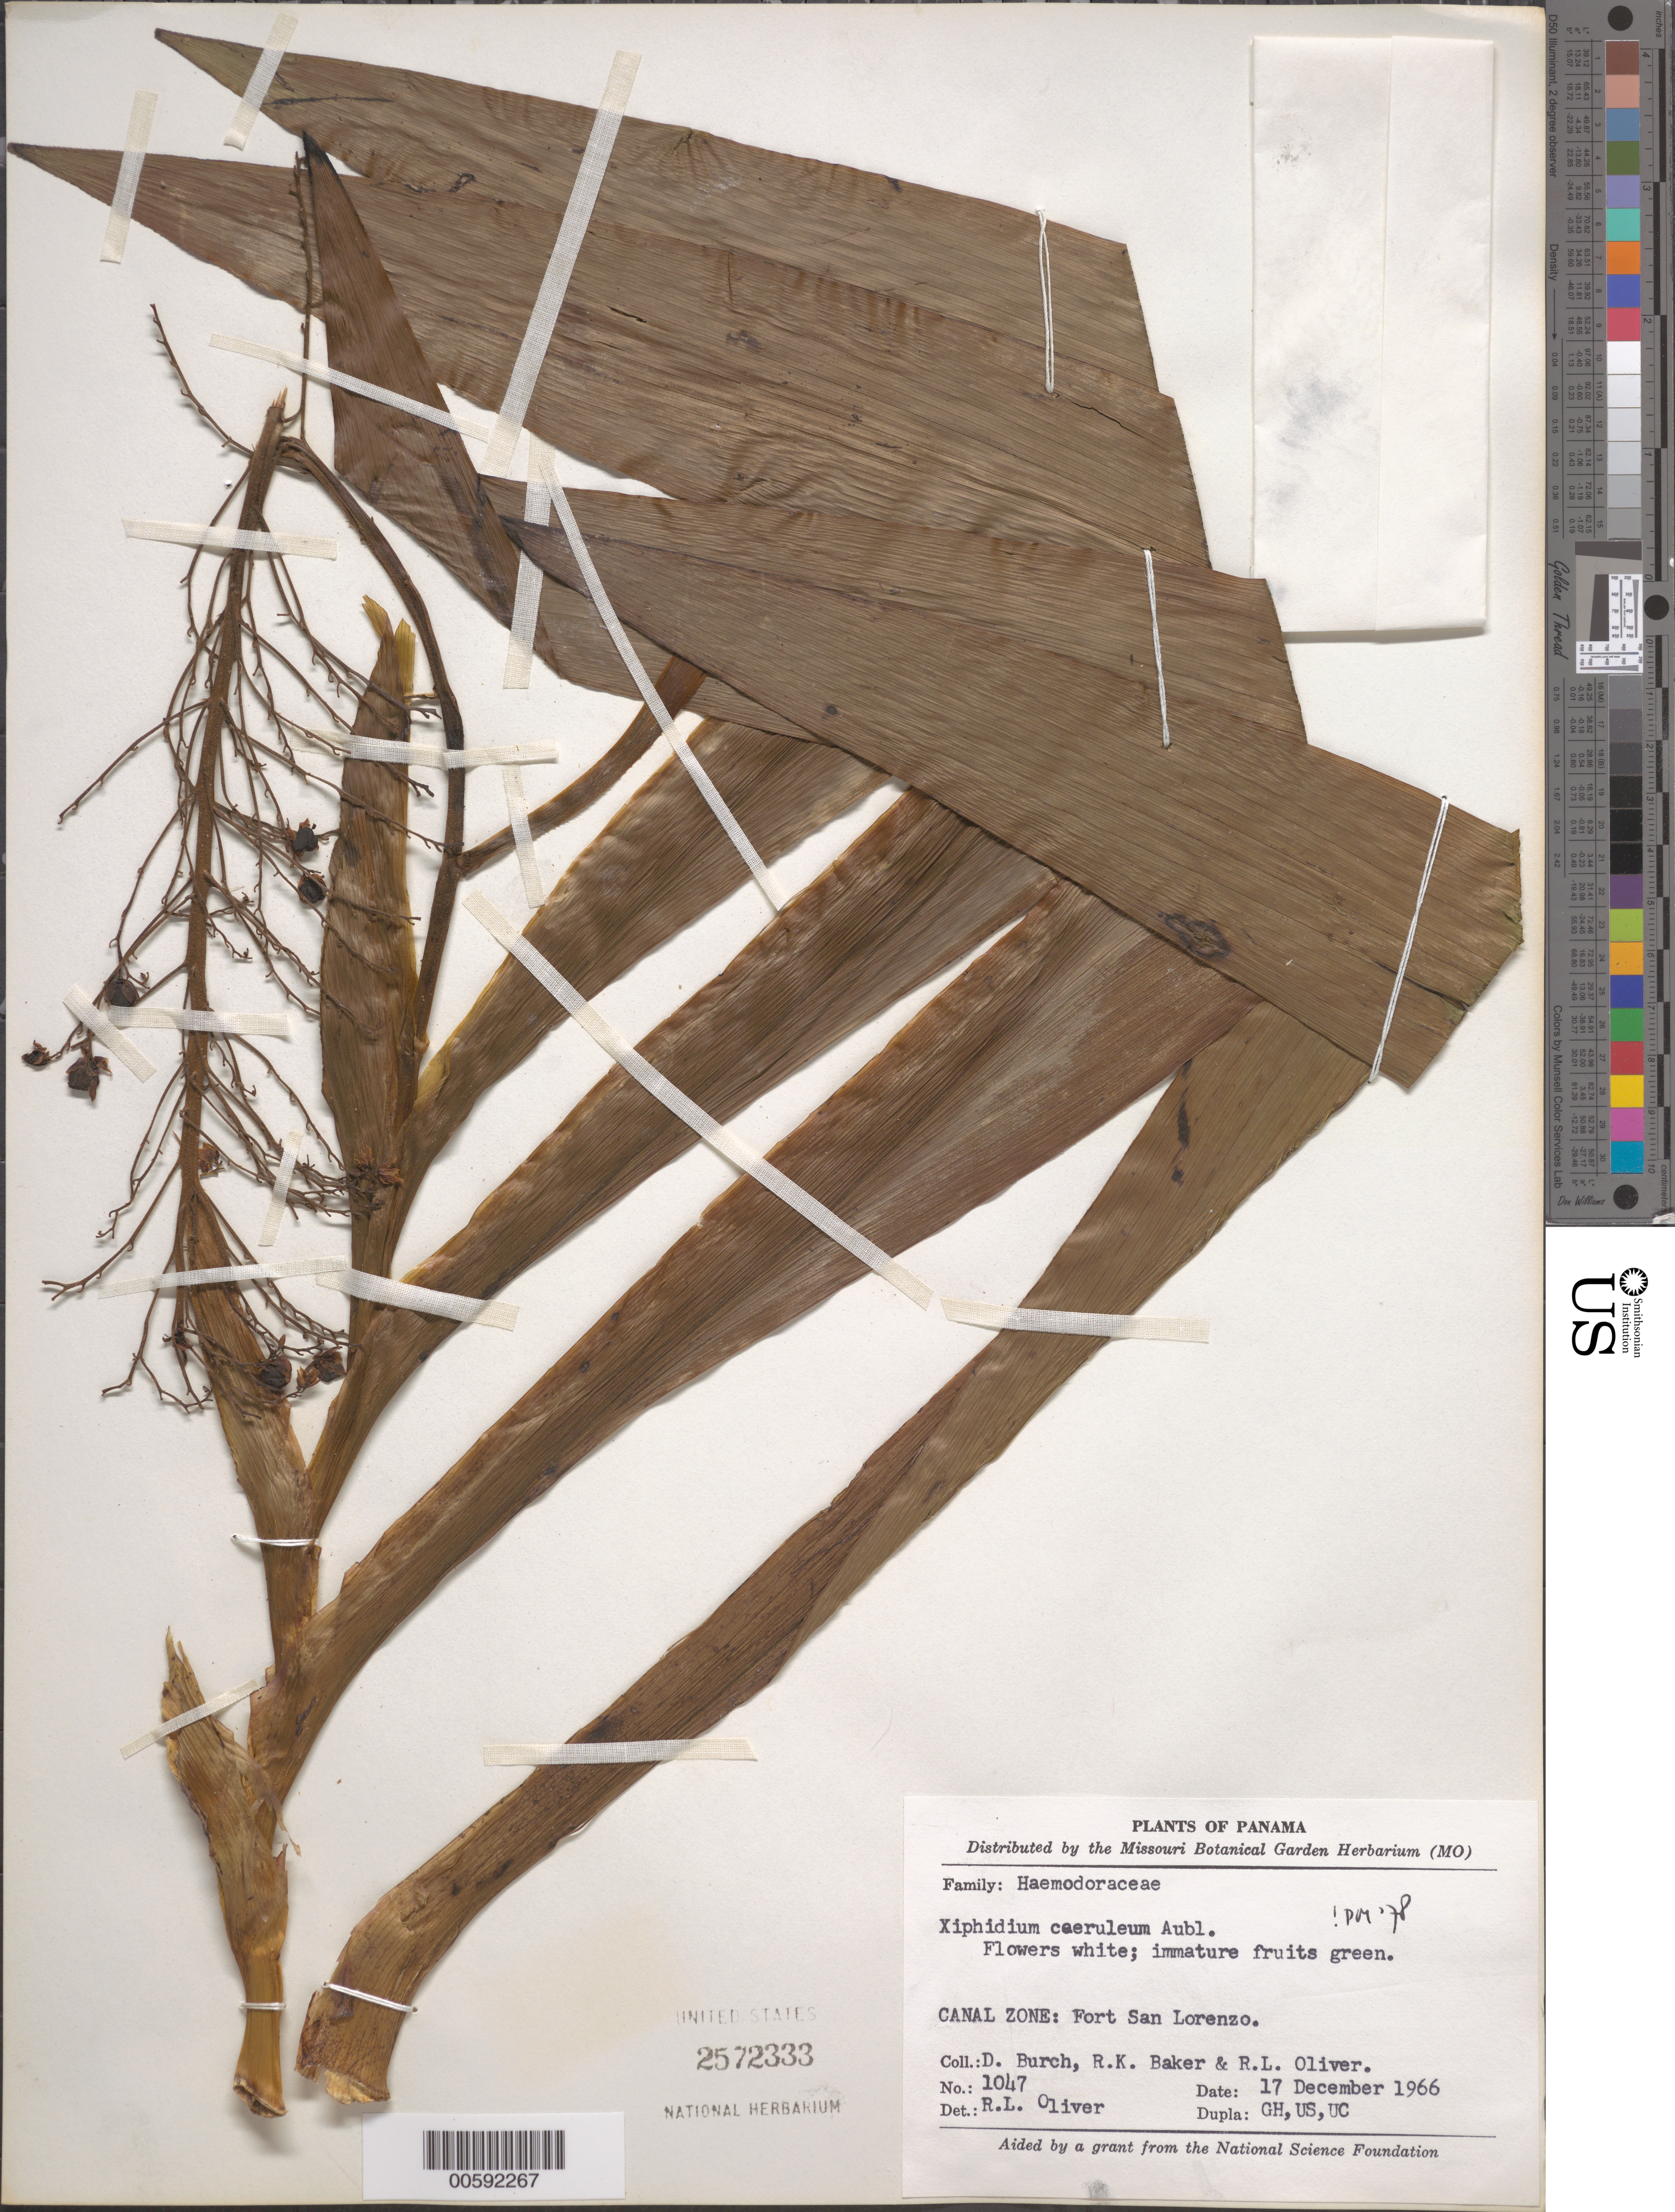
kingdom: Plantae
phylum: Tracheophyta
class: Liliopsida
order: Commelinales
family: Haemodoraceae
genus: Xiphidium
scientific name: Xiphidium caeruleum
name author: Aubl.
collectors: D. Burch, R. K. Baker & R. L. Oliver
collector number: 1047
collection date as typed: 17 Dec 1966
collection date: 1966-12-17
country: Panama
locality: Fort San Lorenzo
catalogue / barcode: US 2572333